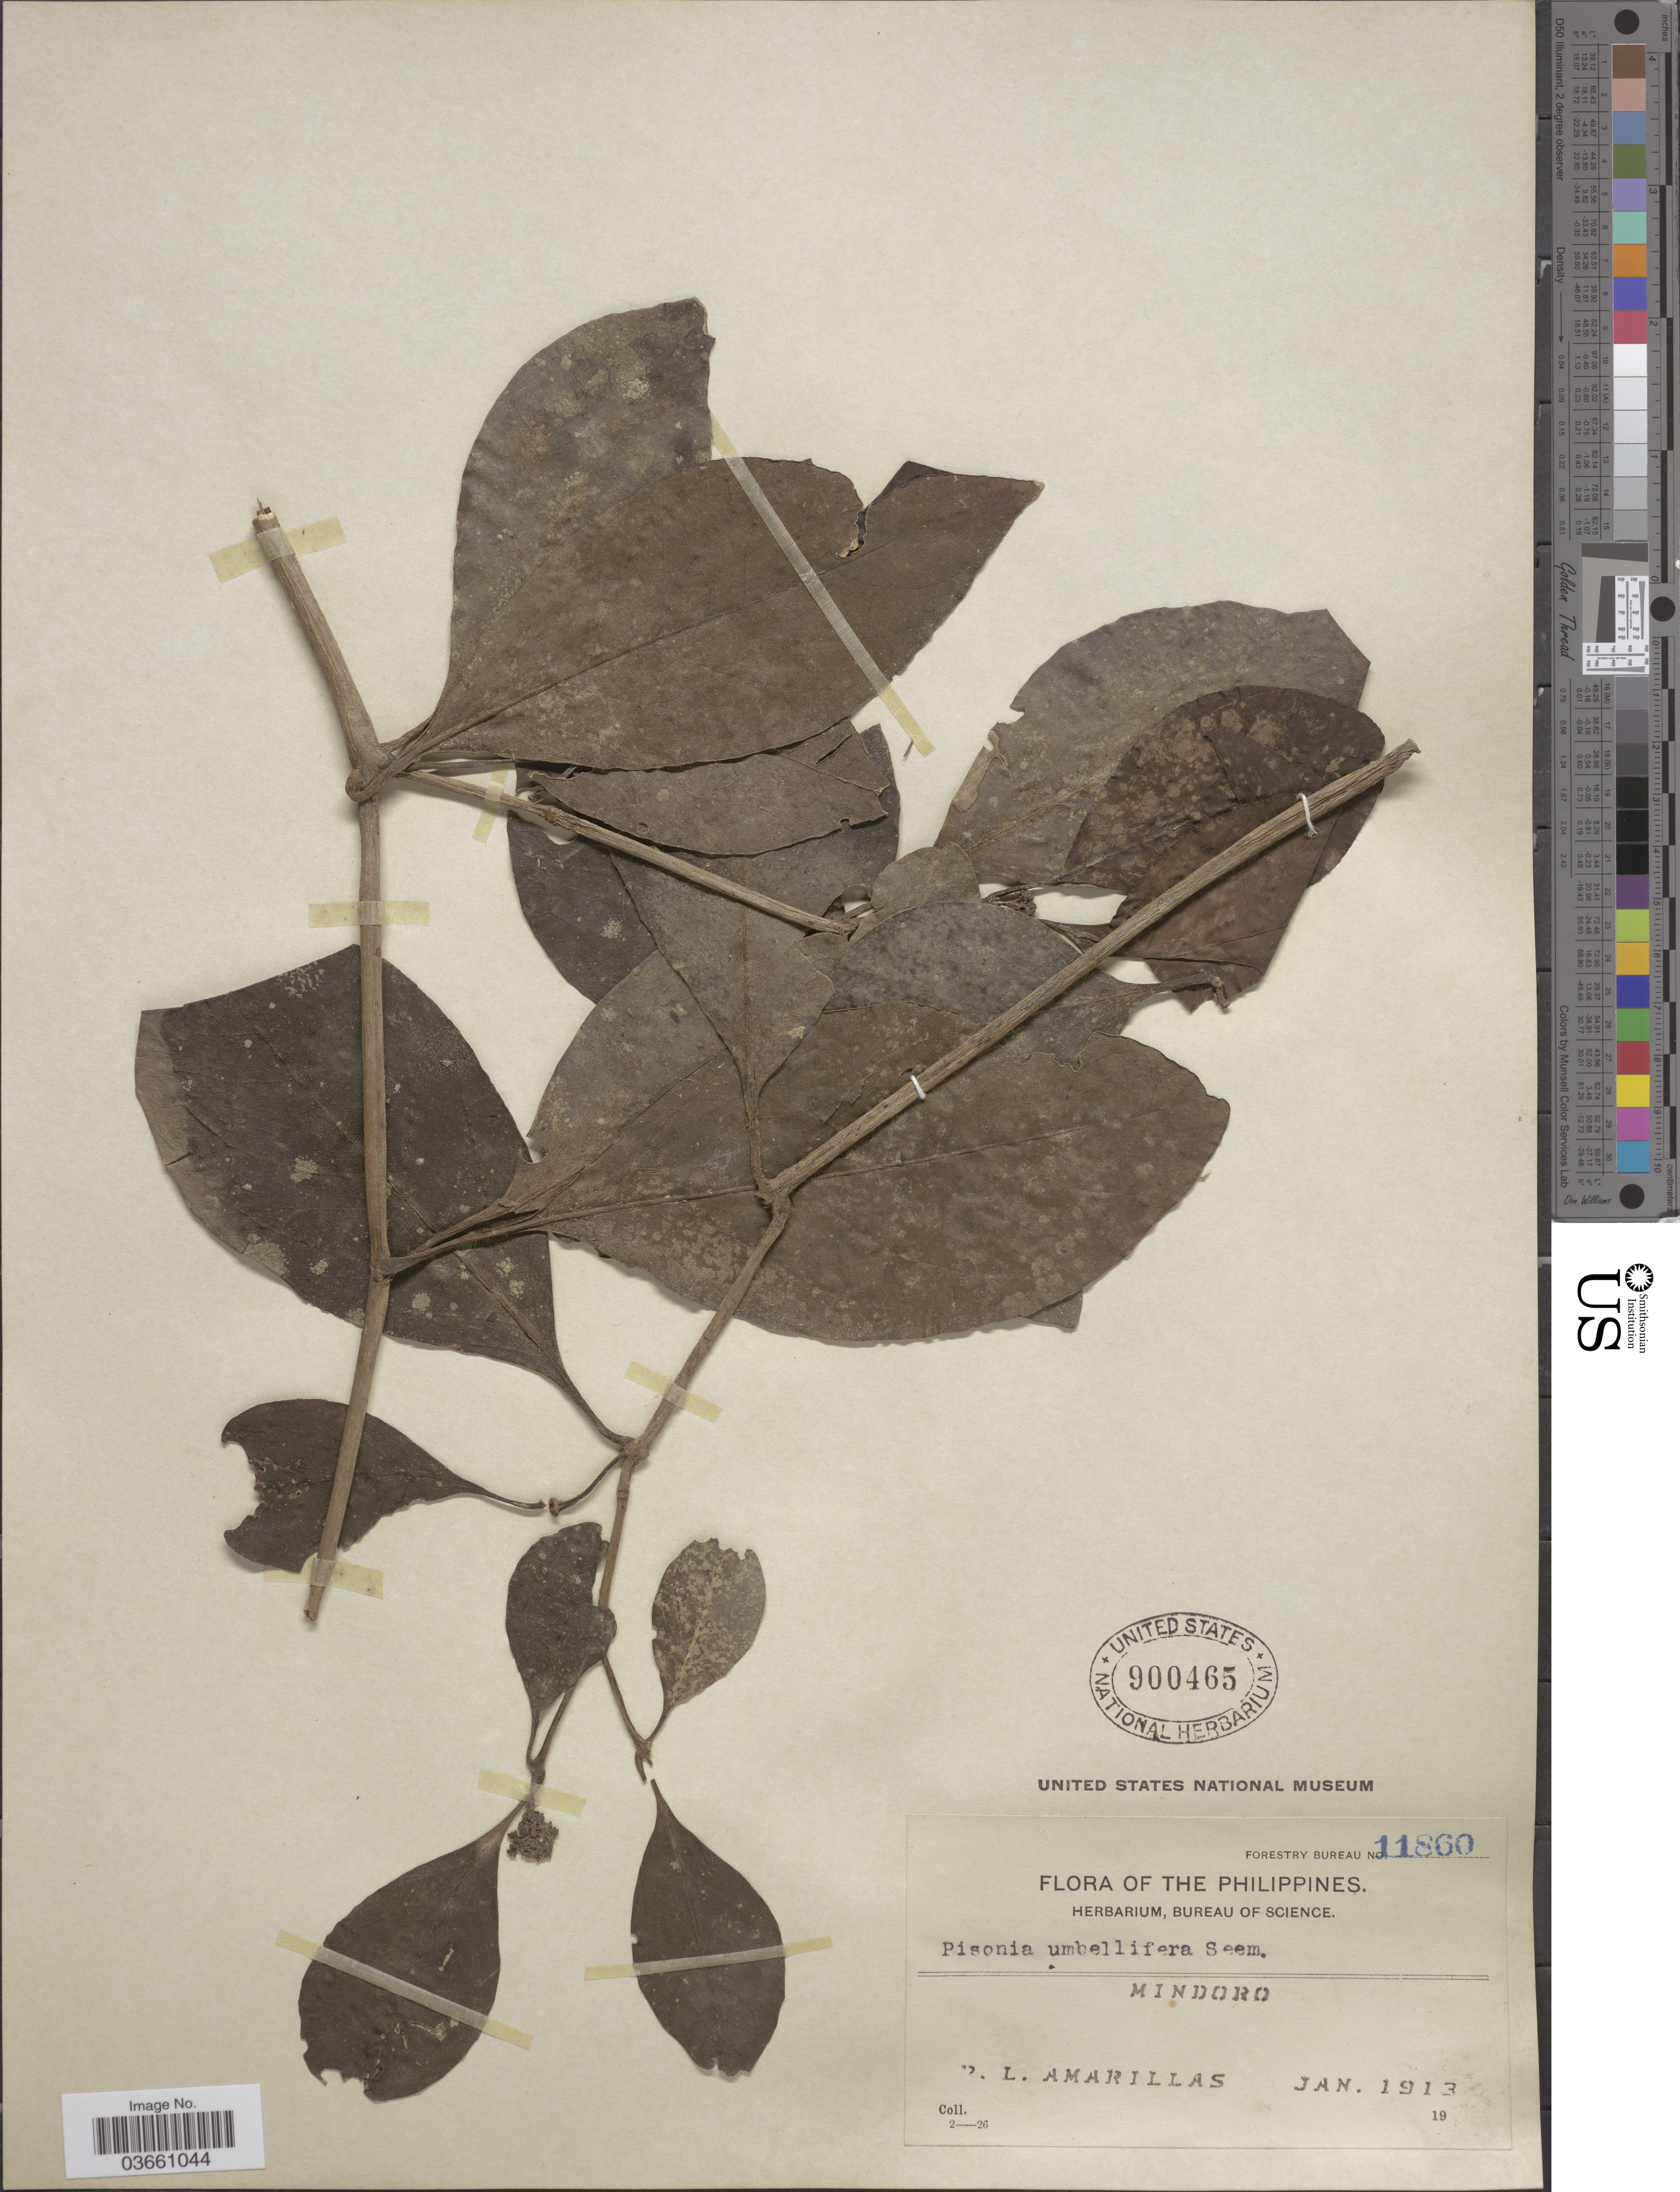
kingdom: Plantae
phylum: Tracheophyta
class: Magnoliopsida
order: Caryophyllales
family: Nyctaginaceae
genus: Pisonia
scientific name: Pisonia umbellifera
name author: (J.R. Forst. & G. Forst.) Seem.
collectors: R. Amarillas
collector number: Forestry Bureau 11860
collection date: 1913-01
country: Philippines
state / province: Mimaropa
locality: Mindoro.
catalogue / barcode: US 900465